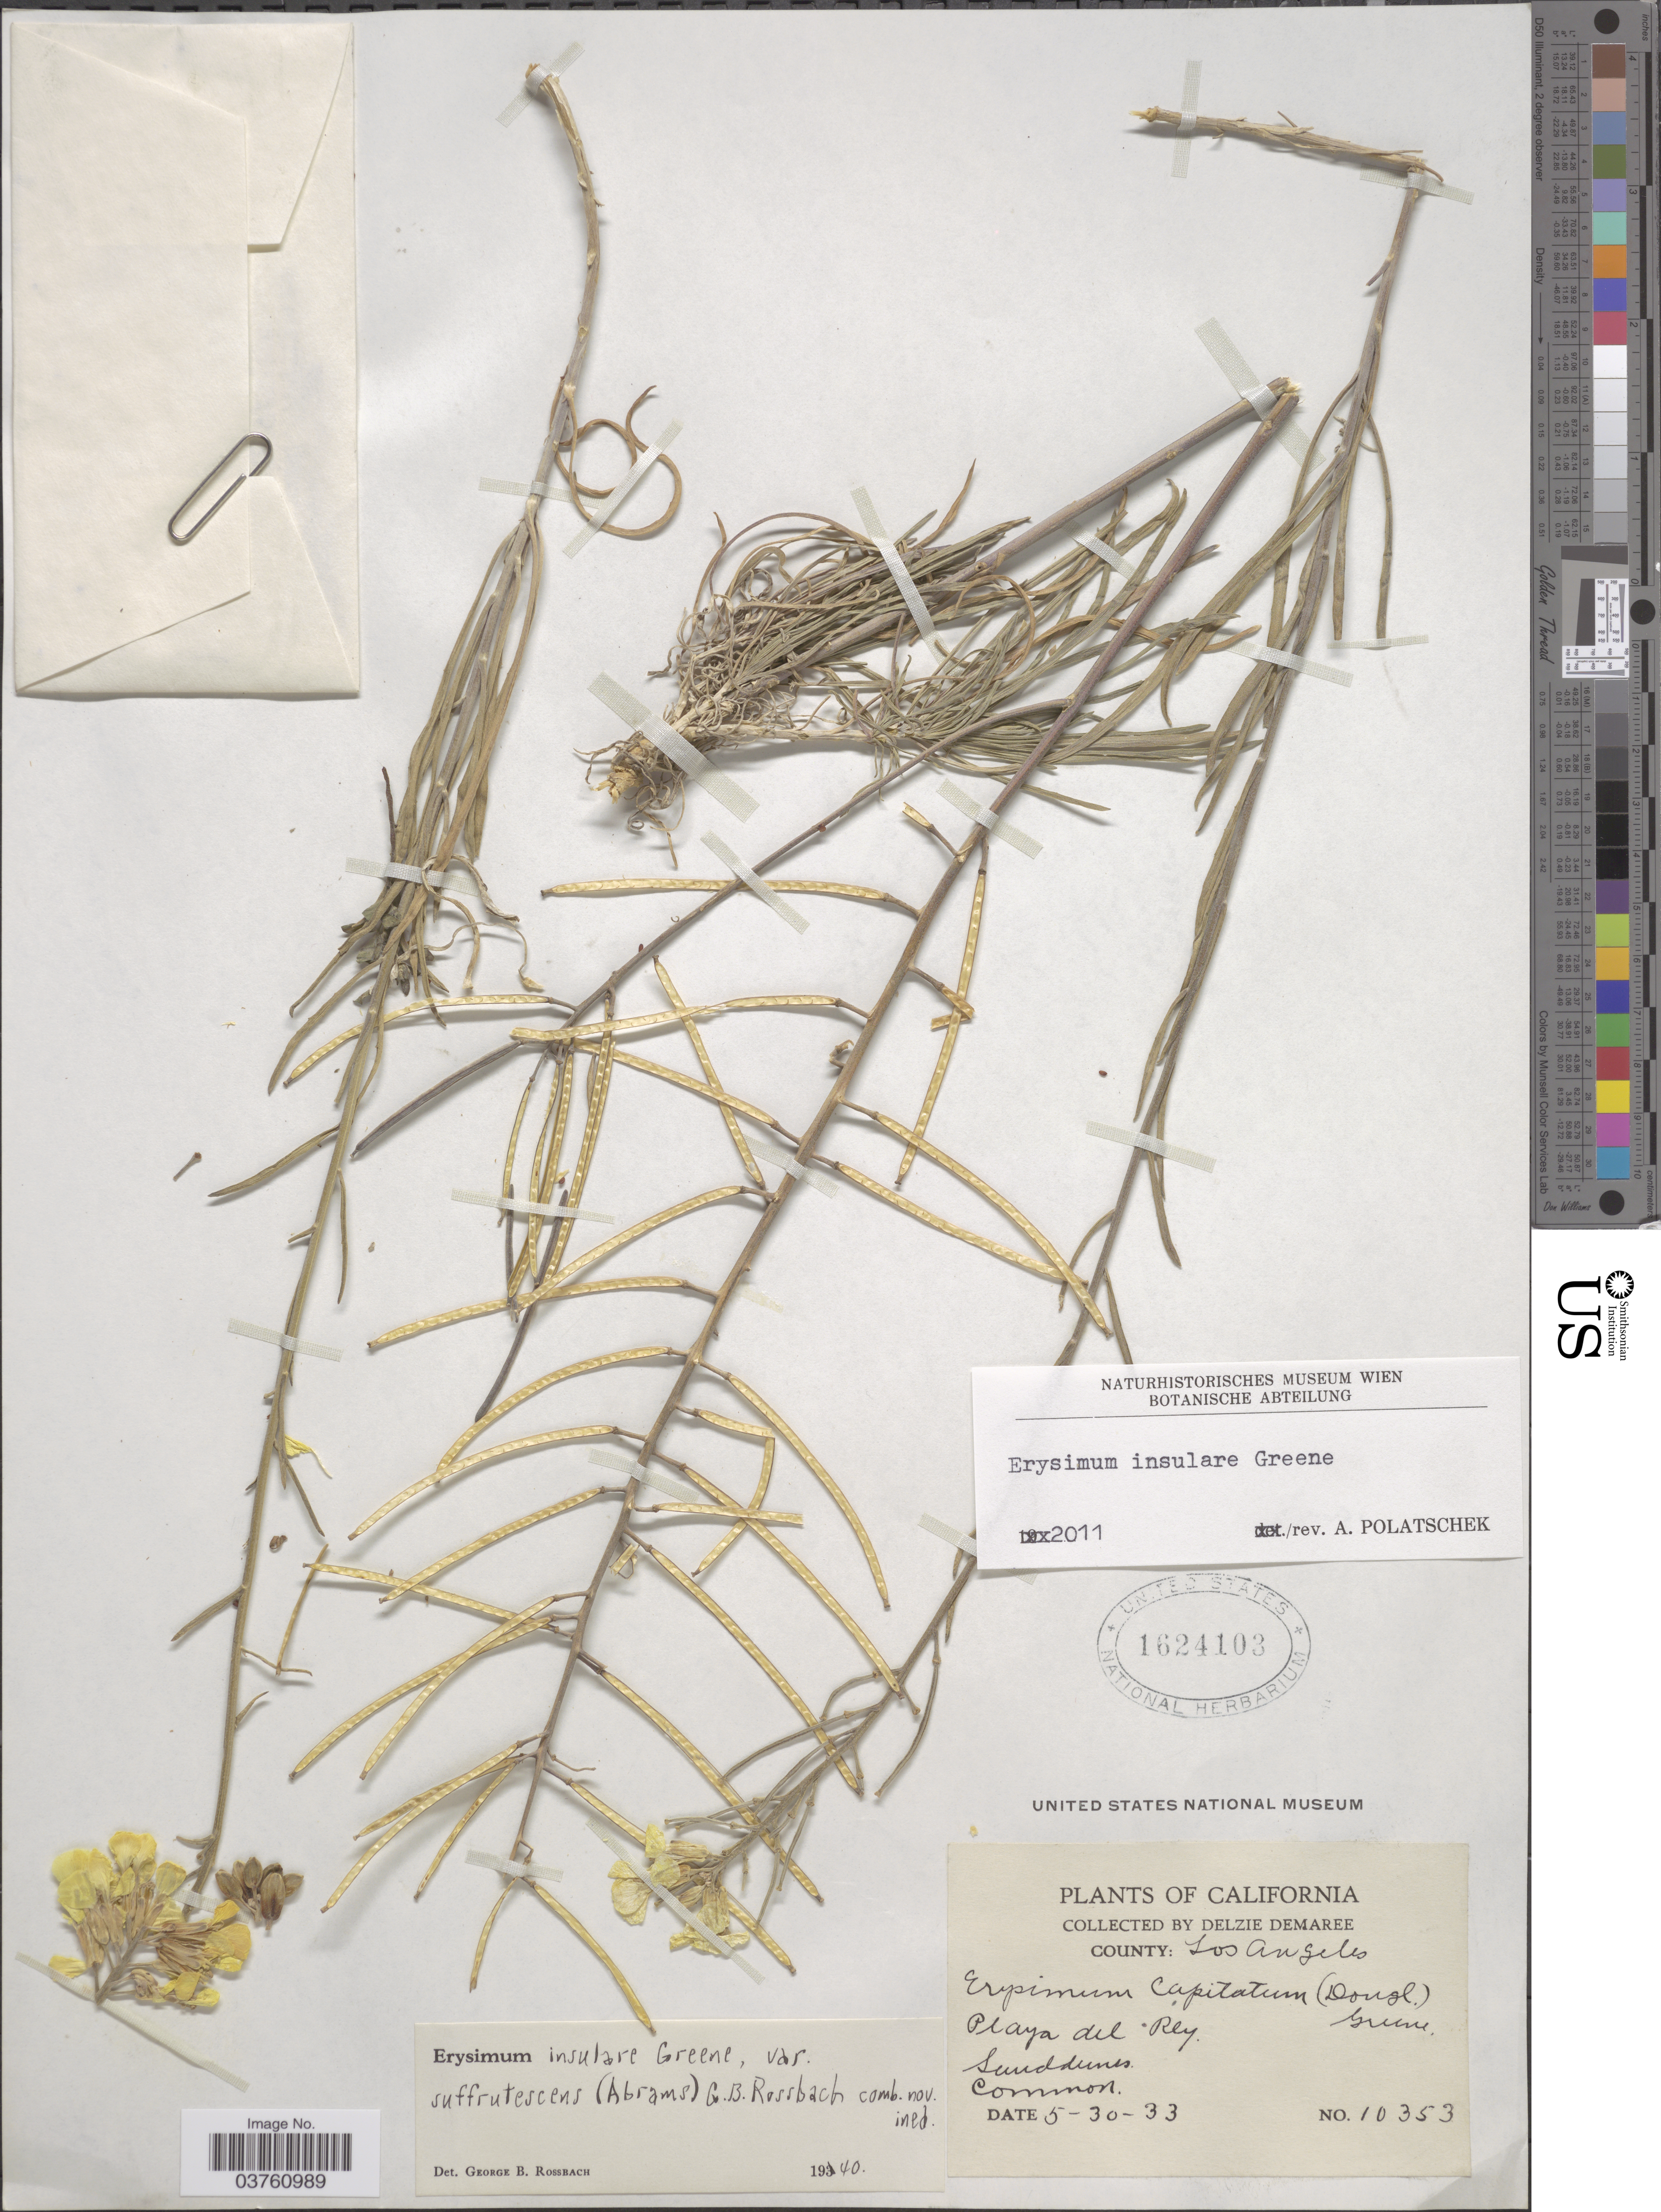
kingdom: Plantae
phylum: Tracheophyta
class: Magnoliopsida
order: Brassicales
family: Brassicaceae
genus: Erysimum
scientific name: Erysimum insulare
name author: Greene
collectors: D. Demaree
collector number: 10353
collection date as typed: Transcribed d/m/y: 30/5/33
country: United States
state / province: California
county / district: Los Angeles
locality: Los Angeles County. Playa del Rey.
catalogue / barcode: US 1624103